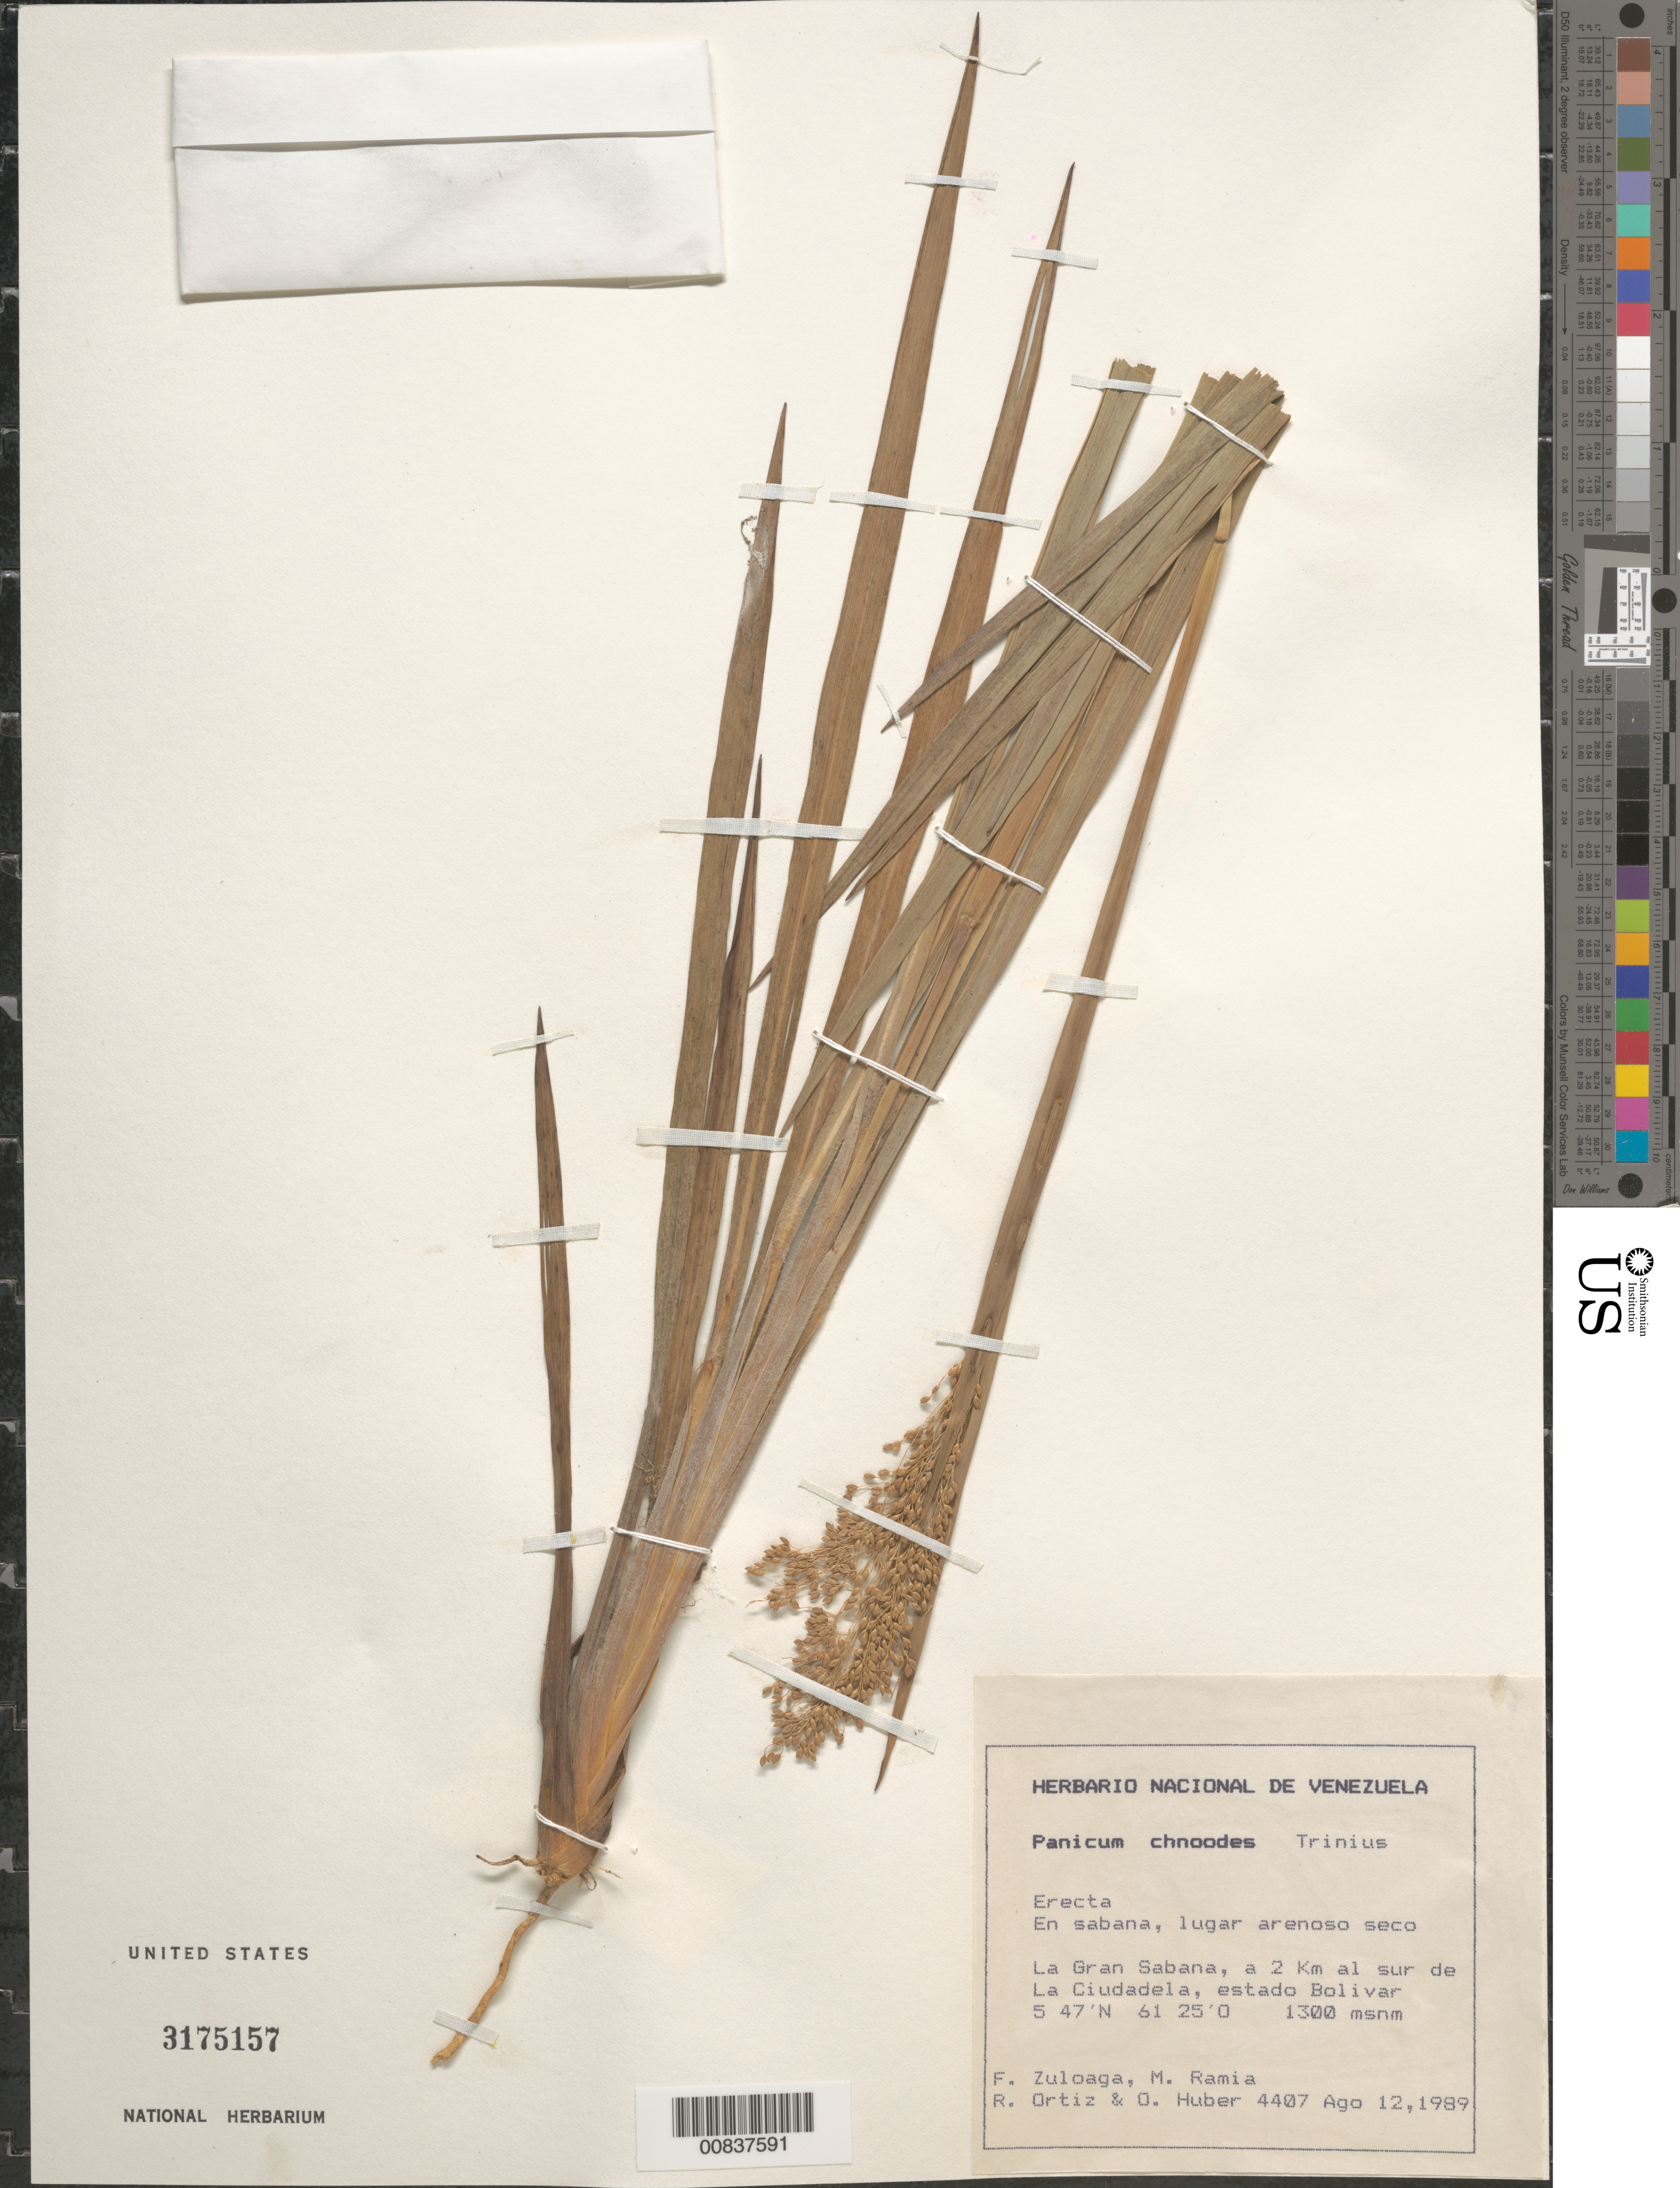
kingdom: Plantae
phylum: Tracheophyta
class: Liliopsida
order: Poales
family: Poaceae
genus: Panicum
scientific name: Panicum chnoodes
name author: Trin.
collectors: F. O. Zuloaga, M. Ramia, R. Ortíz & O. Huber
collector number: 4407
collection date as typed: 12-Aug-89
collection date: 1989-08-12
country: Venezuela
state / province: Bolívar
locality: Gran Sabana, 2 km al sur de San Ignacio de Yuruani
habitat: Sabana, lugar arenoso seco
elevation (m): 1300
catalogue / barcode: US 3175157